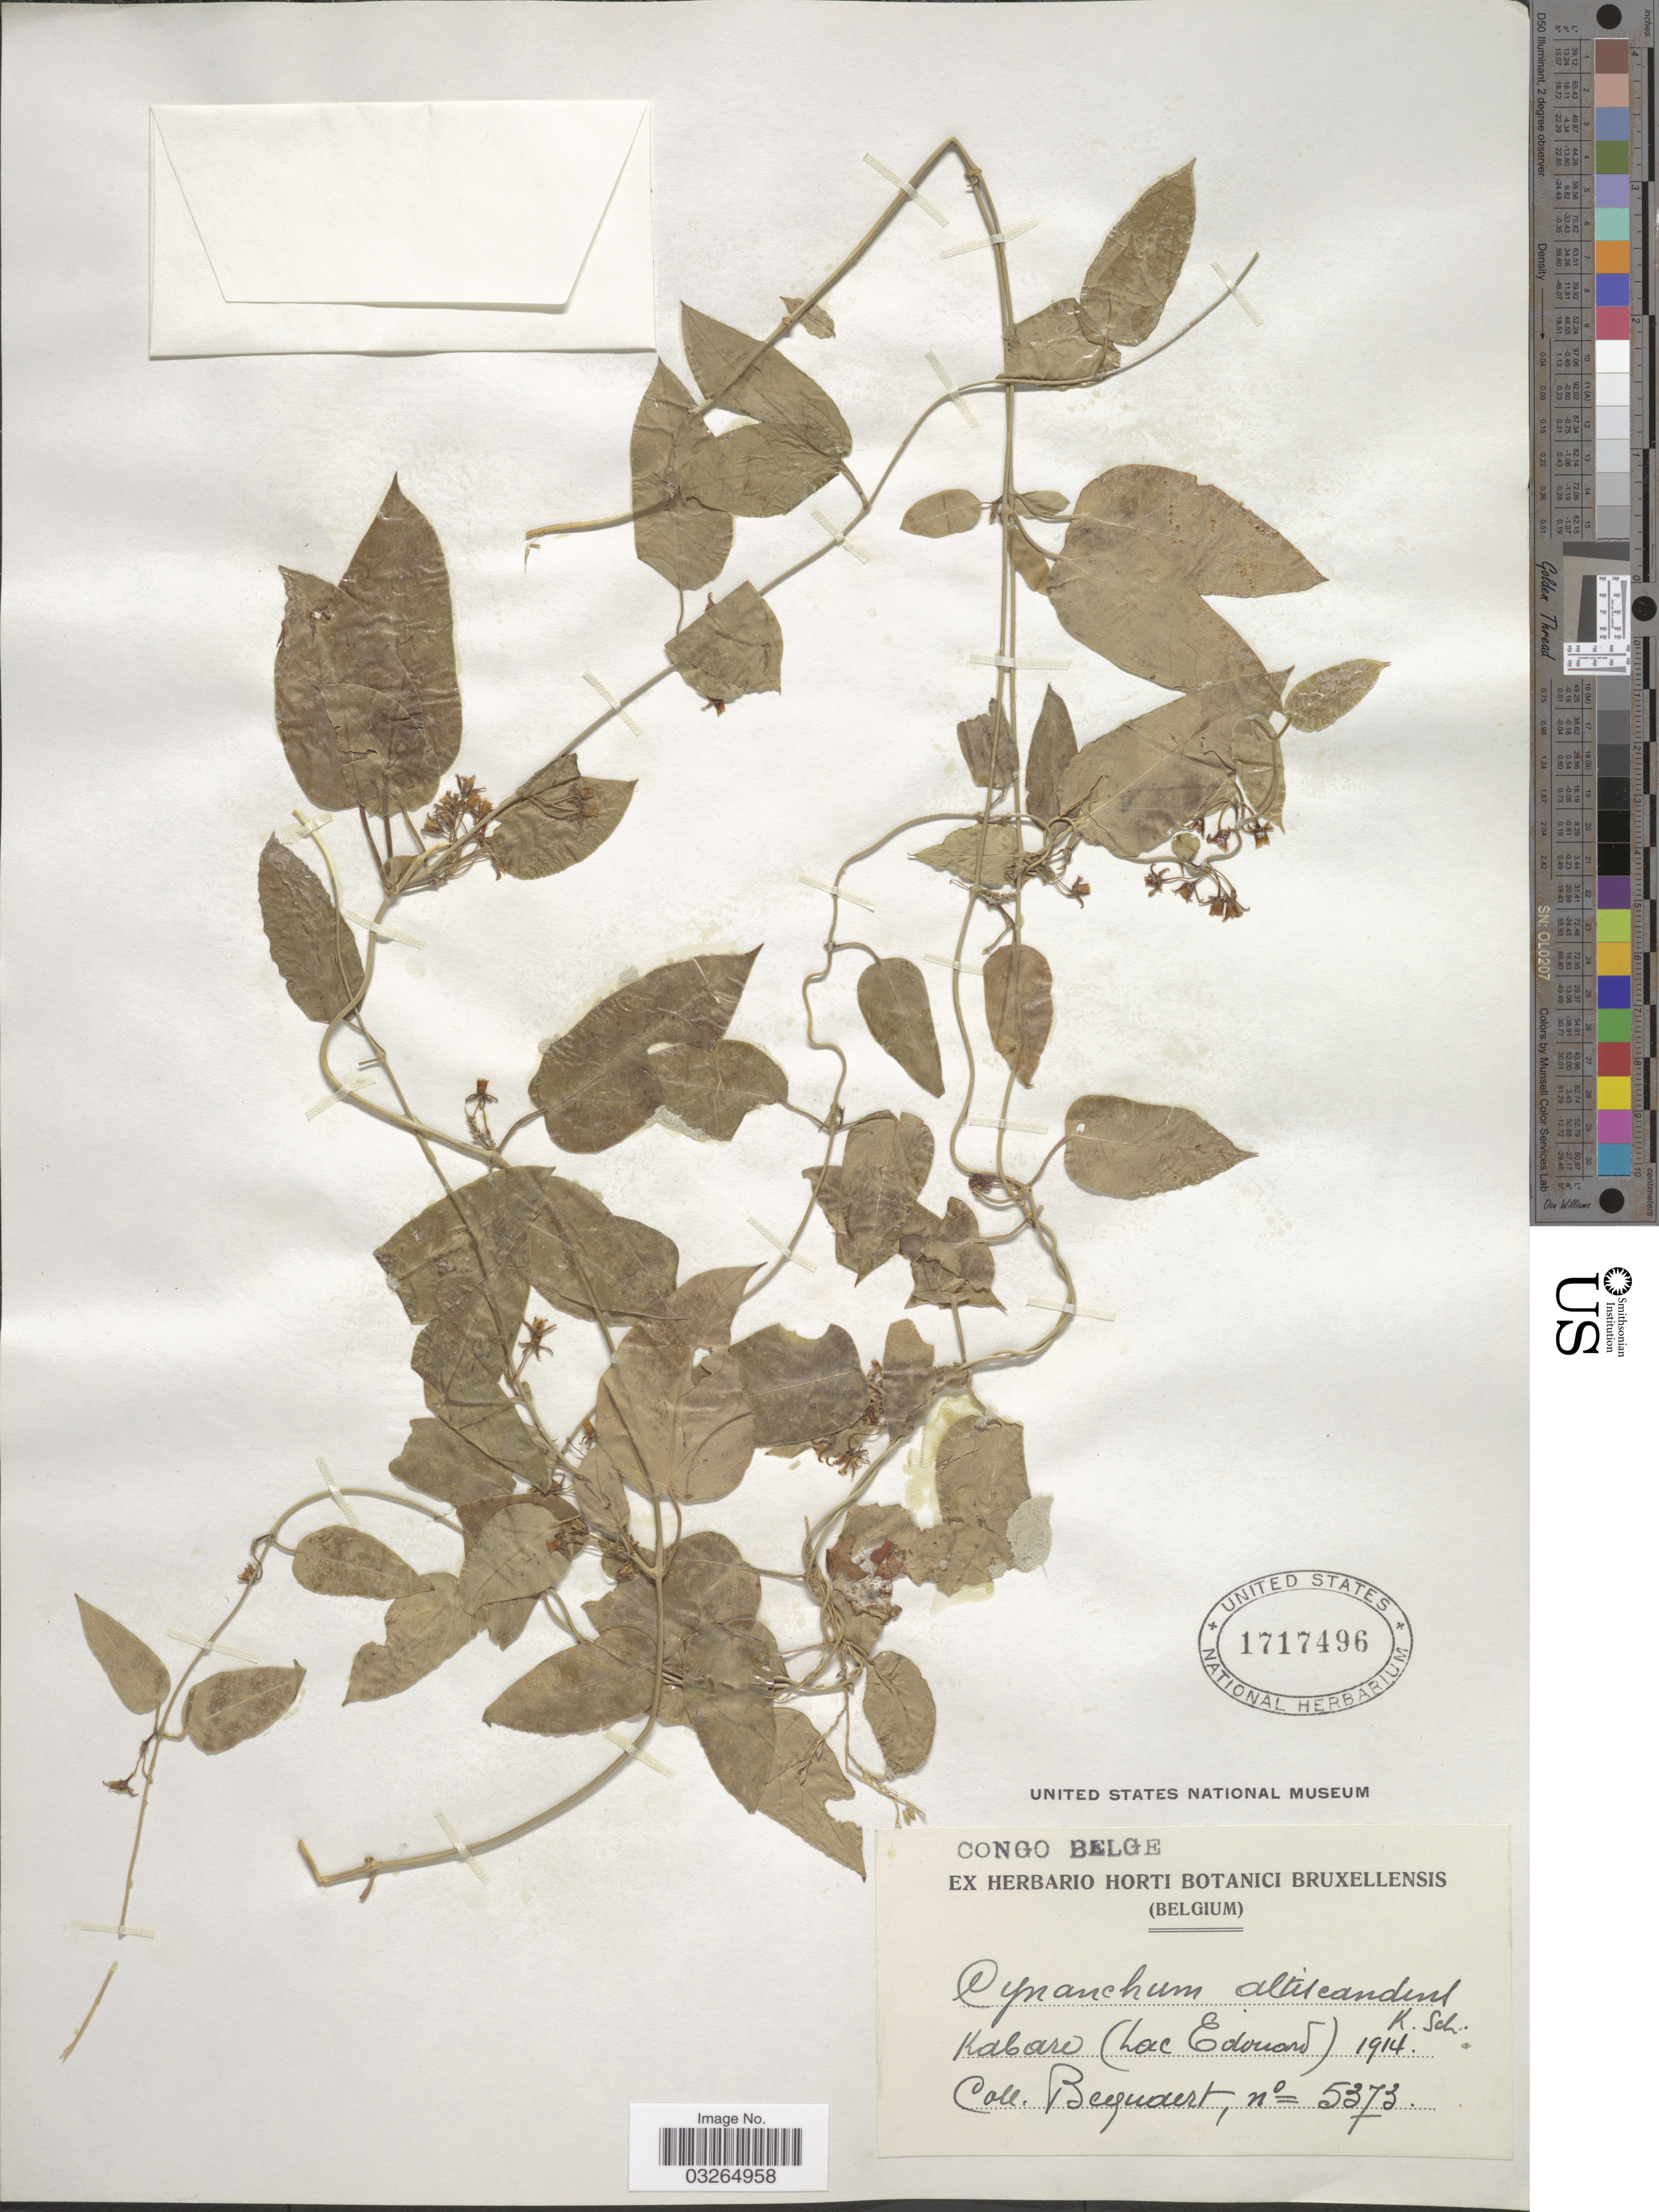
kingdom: Plantae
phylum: Tracheophyta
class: Magnoliopsida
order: Gentianales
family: Apocynaceae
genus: Cynanchum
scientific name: Cynanchum africanum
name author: Hoffmanns.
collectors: Bequaert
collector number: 5373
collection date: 1914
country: Congo, Democratic Republic of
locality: Congo Belge. Kabare (Lac Edouard).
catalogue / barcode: US 1717496